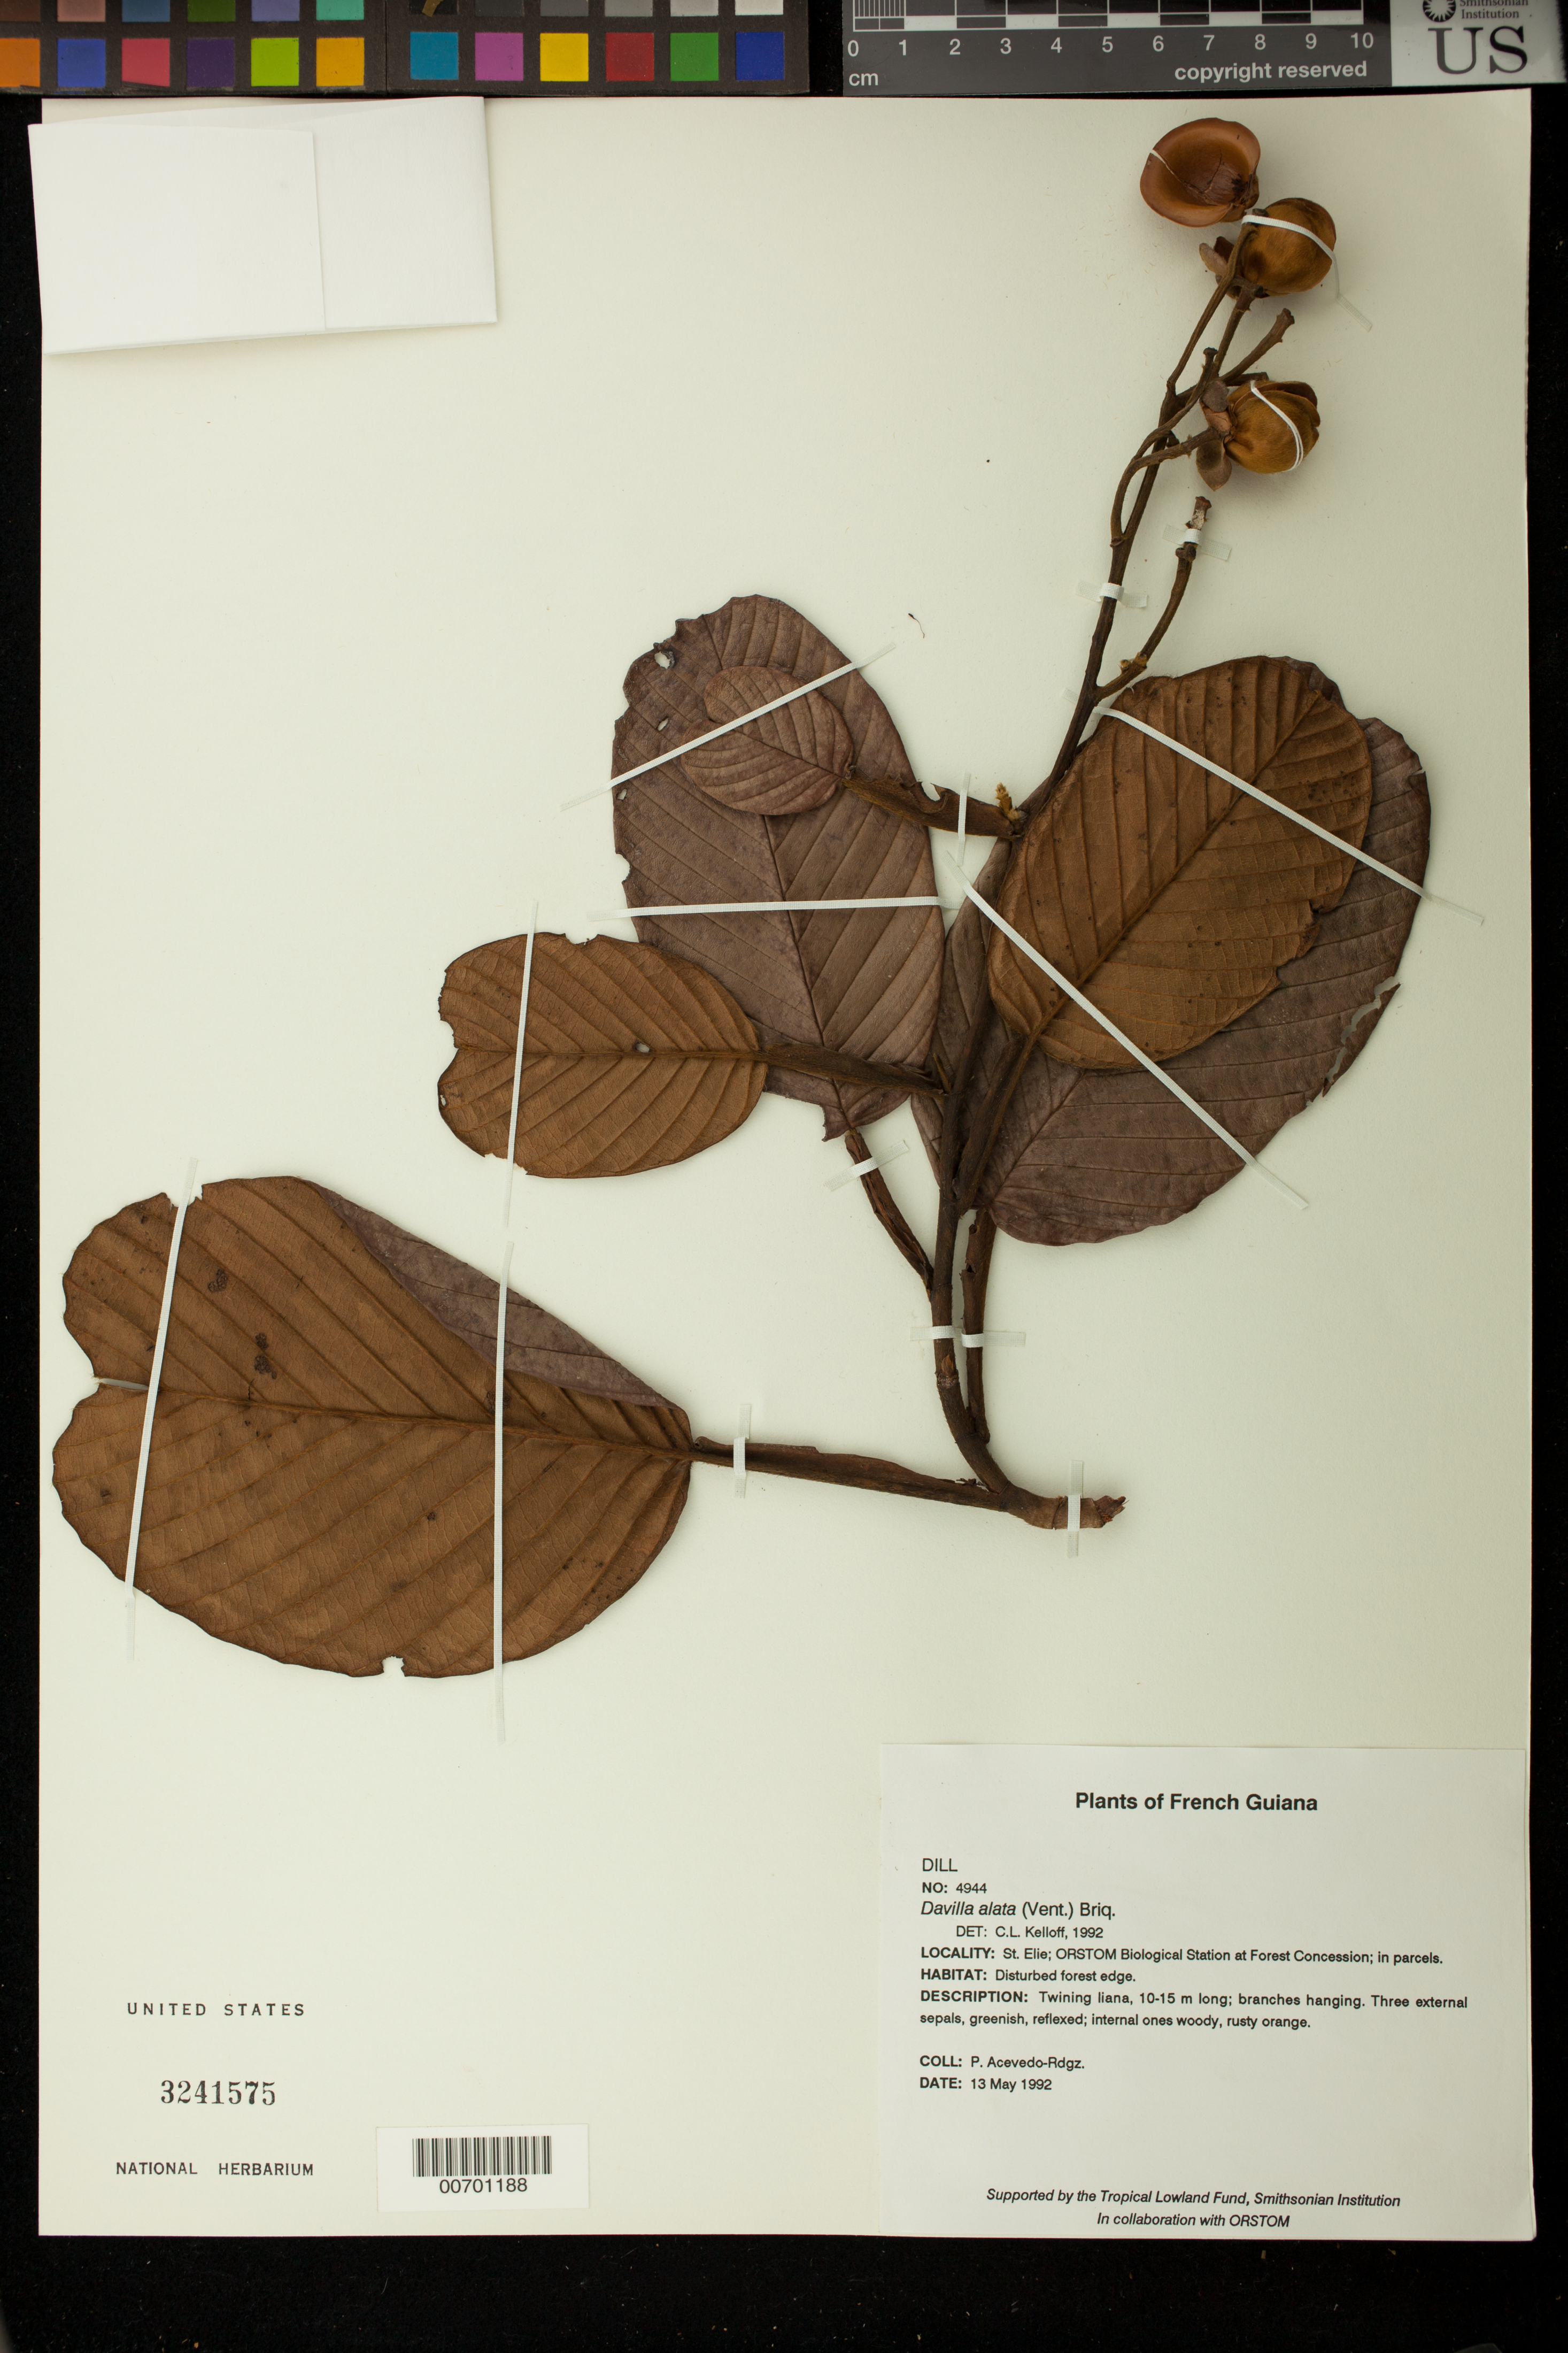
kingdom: Plantae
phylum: Tracheophyta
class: Magnoliopsida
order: Dilleniales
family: Dilleniaceae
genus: Davilla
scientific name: Davilla alata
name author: (Vent.) Briq.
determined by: Kelloff, Carol L., (US), Smithsonian Institution - National Museum of Natural History (UNITED STATES)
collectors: P. Acevedo-Rodr.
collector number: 4944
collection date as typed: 13 May 1992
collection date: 1992-05-13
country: French Guiana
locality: St. Elie; ORSTOM Biological Station at Forest Concession; in parcels.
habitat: Disturbed forest edge.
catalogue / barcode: US 3241575